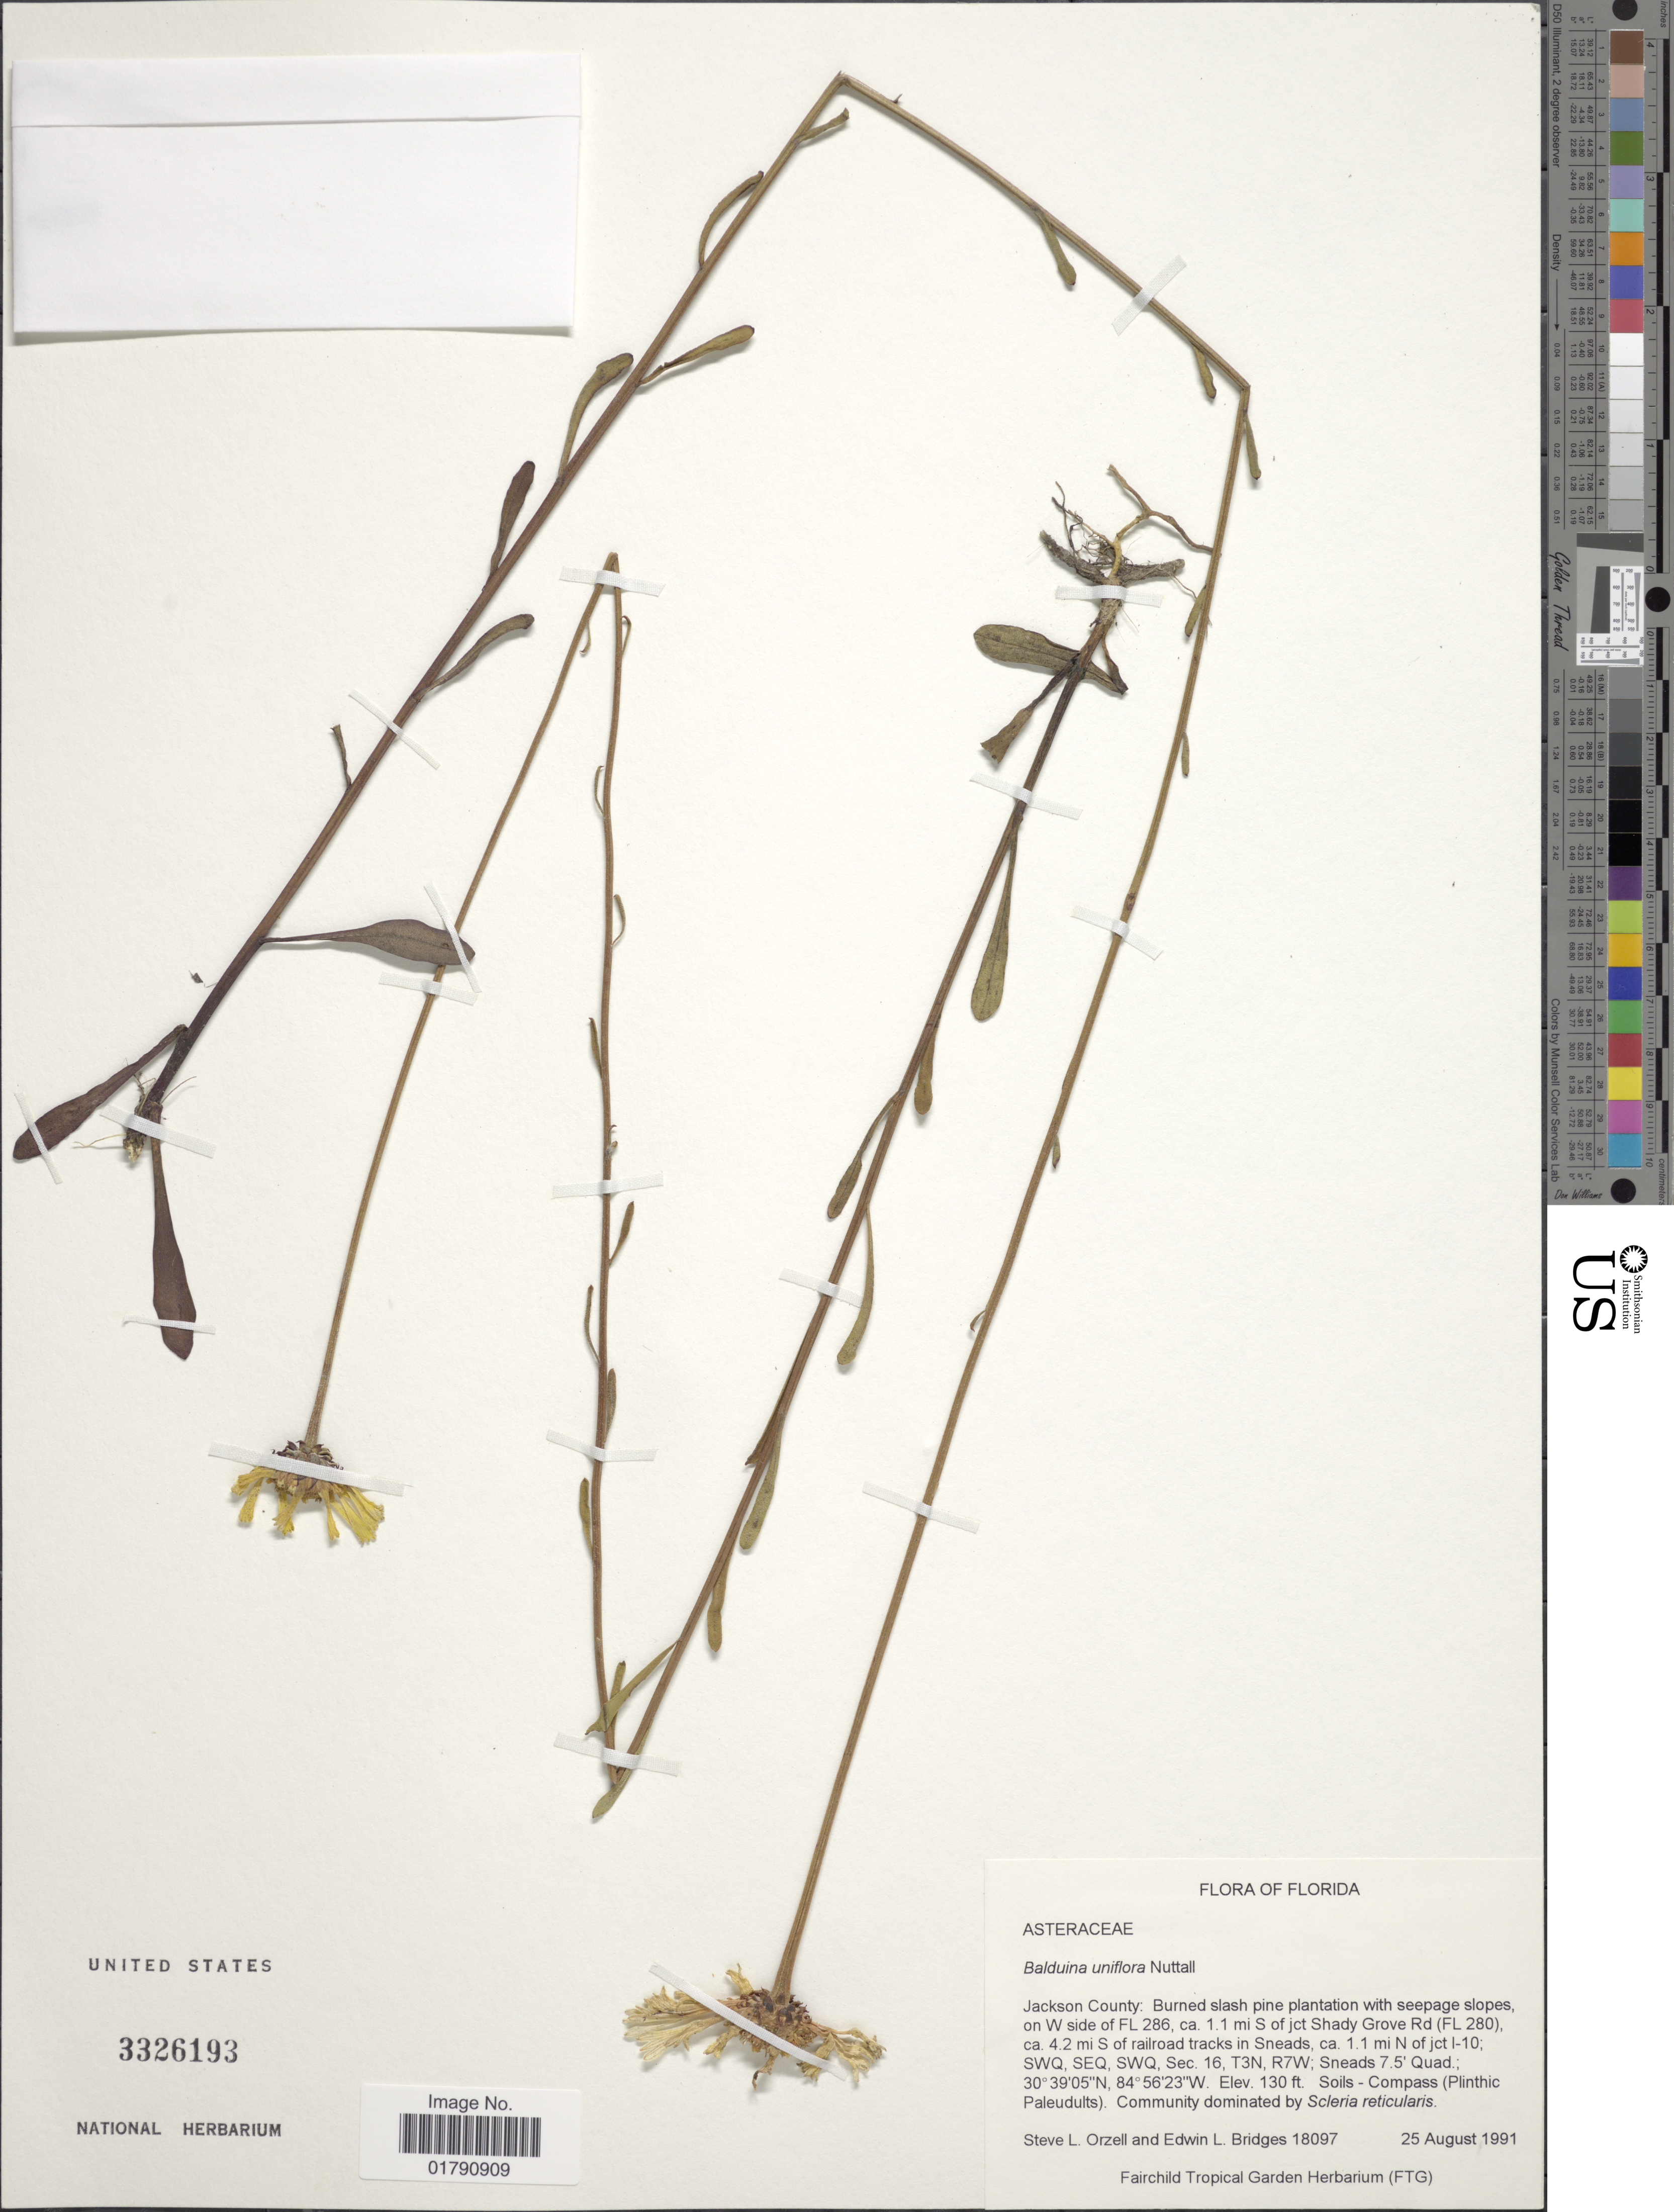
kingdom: Plantae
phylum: Tracheophyta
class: Magnoliopsida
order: Asterales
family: Asteraceae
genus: Balduina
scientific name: Balduina uniflora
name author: Nutt.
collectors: S. Orzell & E. Bridges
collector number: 18097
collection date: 1991-08-25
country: United States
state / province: Florida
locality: Jackson County, on W side of FL 286, ca 1.1 mi S of jct Shady Grove Rd (FL 280), ca 4.2 mi S of railroad tracks in Sneads, ca 1.1 mi N of jct I-10, SWQ, SEQ, SWQ, Sec 16, T3N, R7W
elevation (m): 40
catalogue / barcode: US 3326193